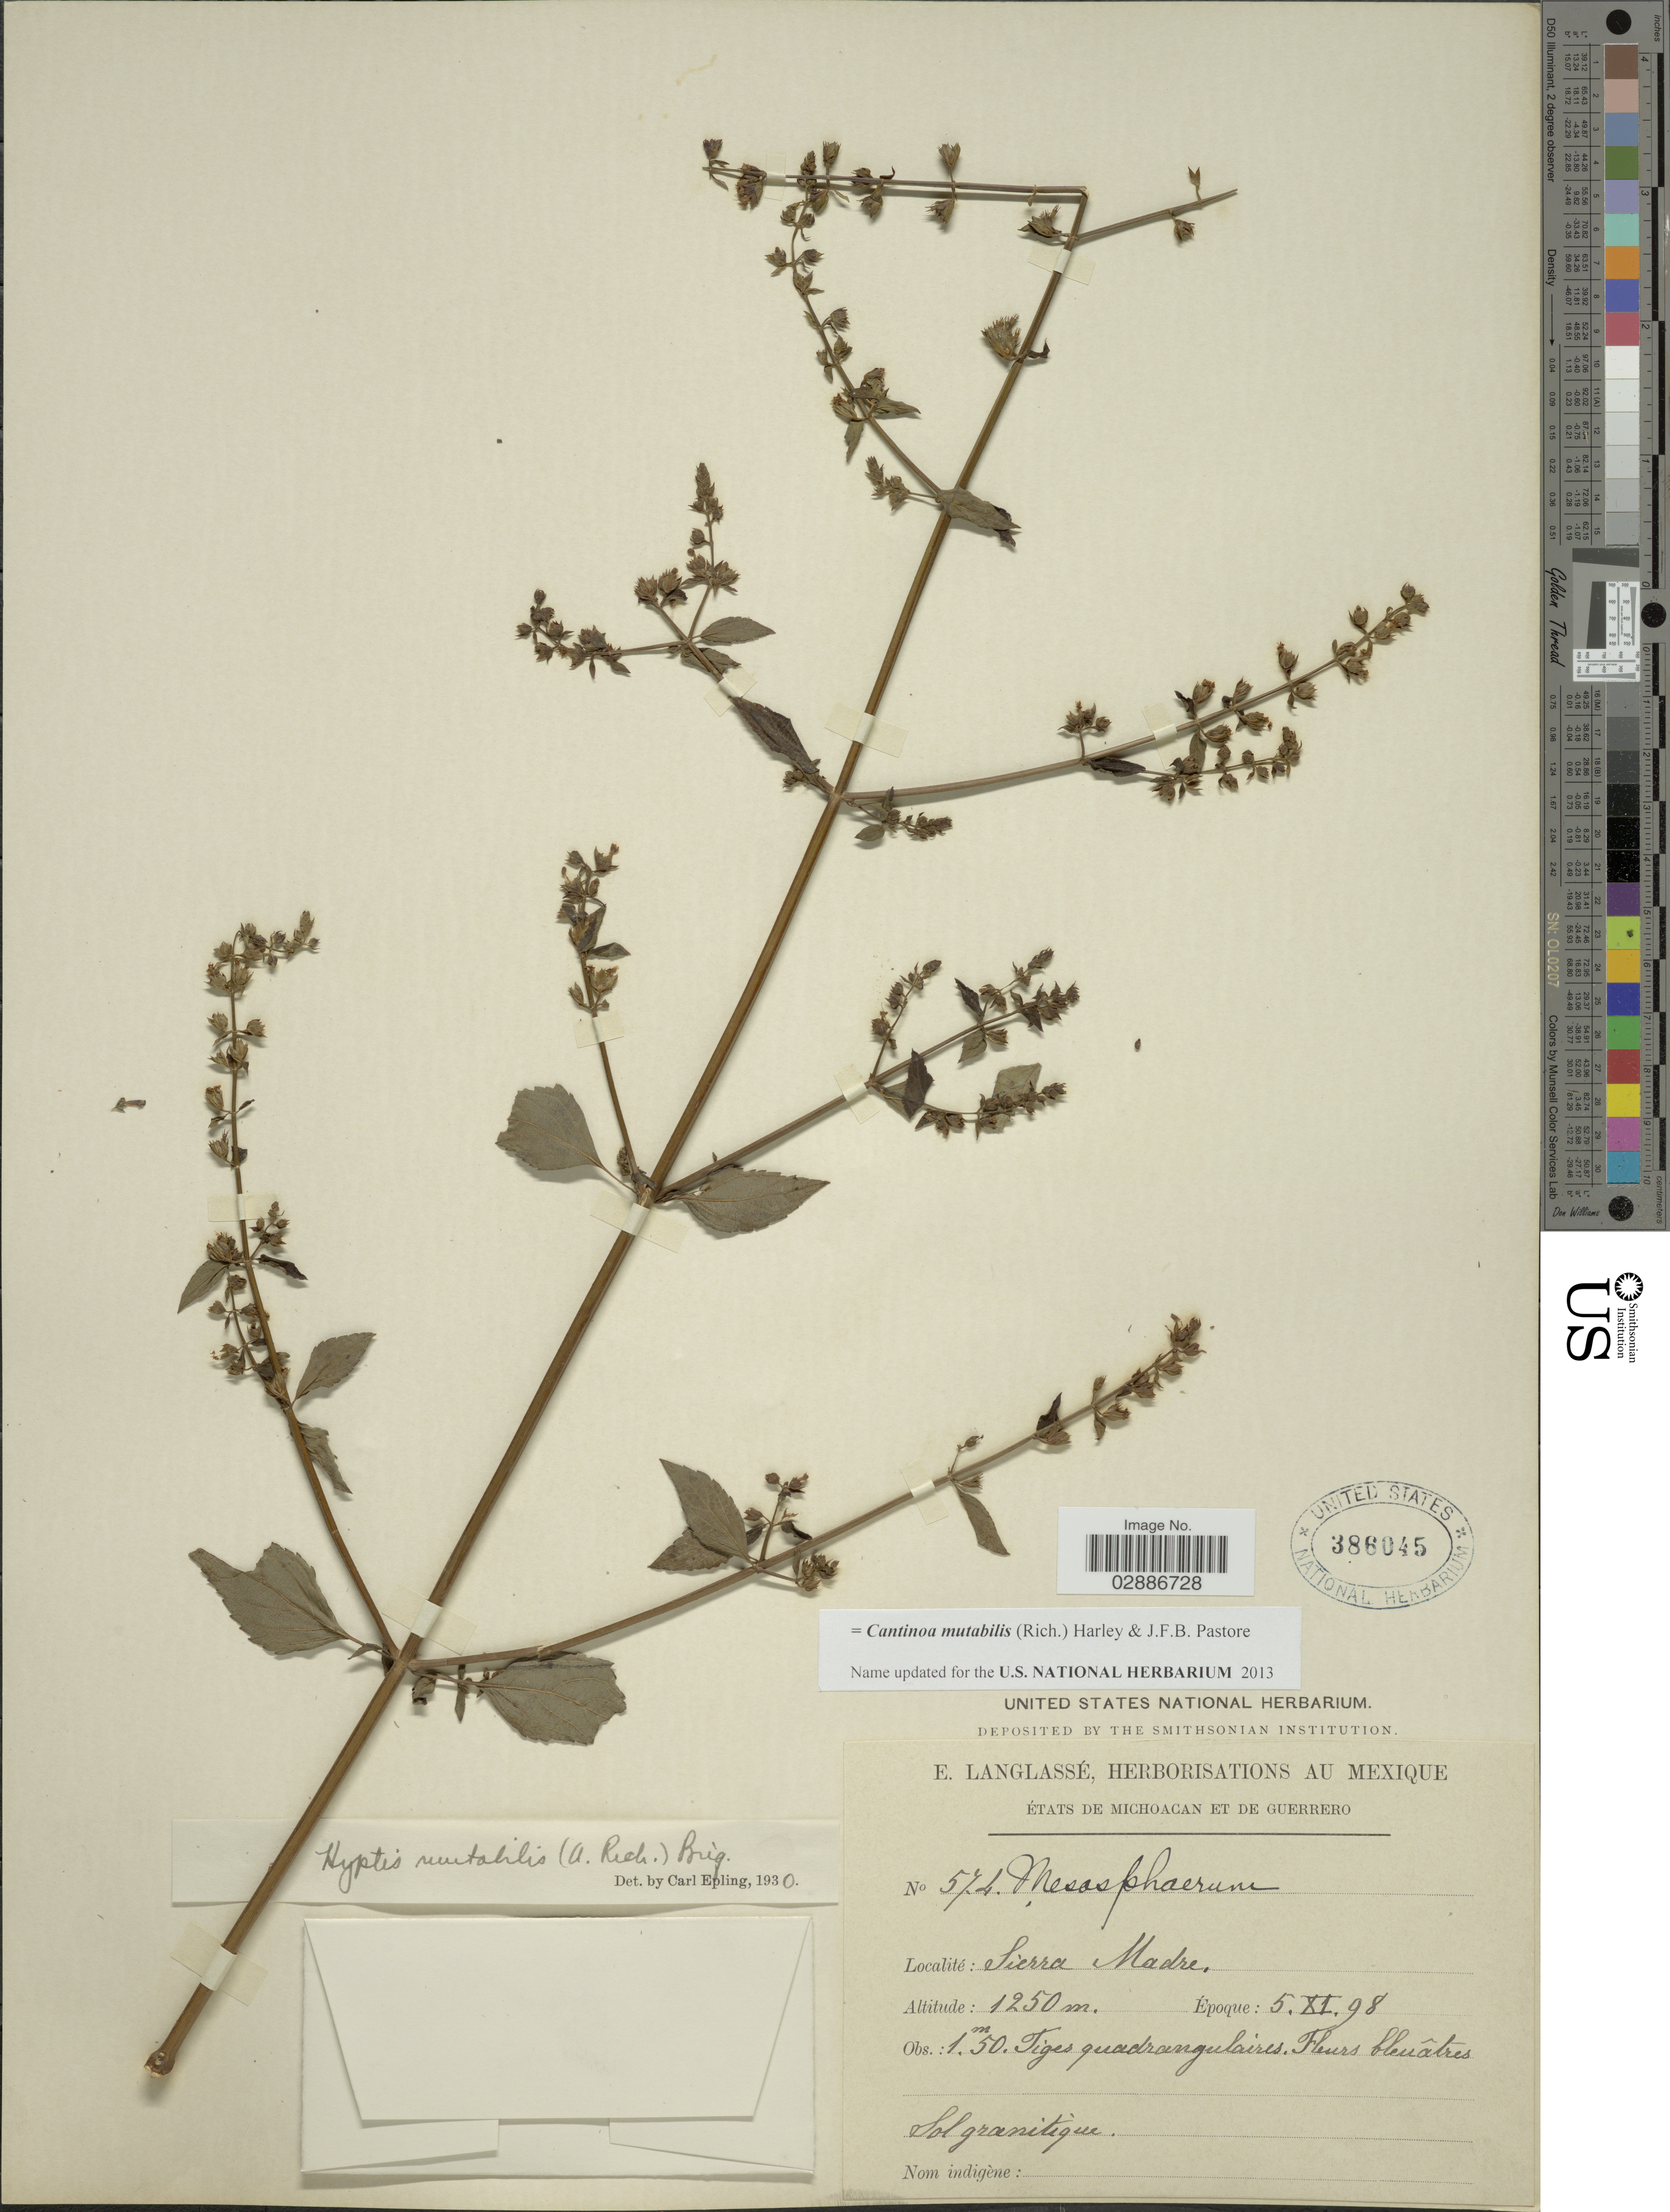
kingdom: Plantae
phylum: Tracheophyta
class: Magnoliopsida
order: Lamiales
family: Lamiaceae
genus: Cantinoa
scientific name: Cantinoa mutabilis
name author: (Epling) Harley & J.F.B. Pastore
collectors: E. Langlassé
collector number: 574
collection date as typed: Transcribed d/m/y: 5/11/98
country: Mexico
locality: États de Michoacan et de Guerrero. Sierra Madre.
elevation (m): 1250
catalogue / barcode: US 386045